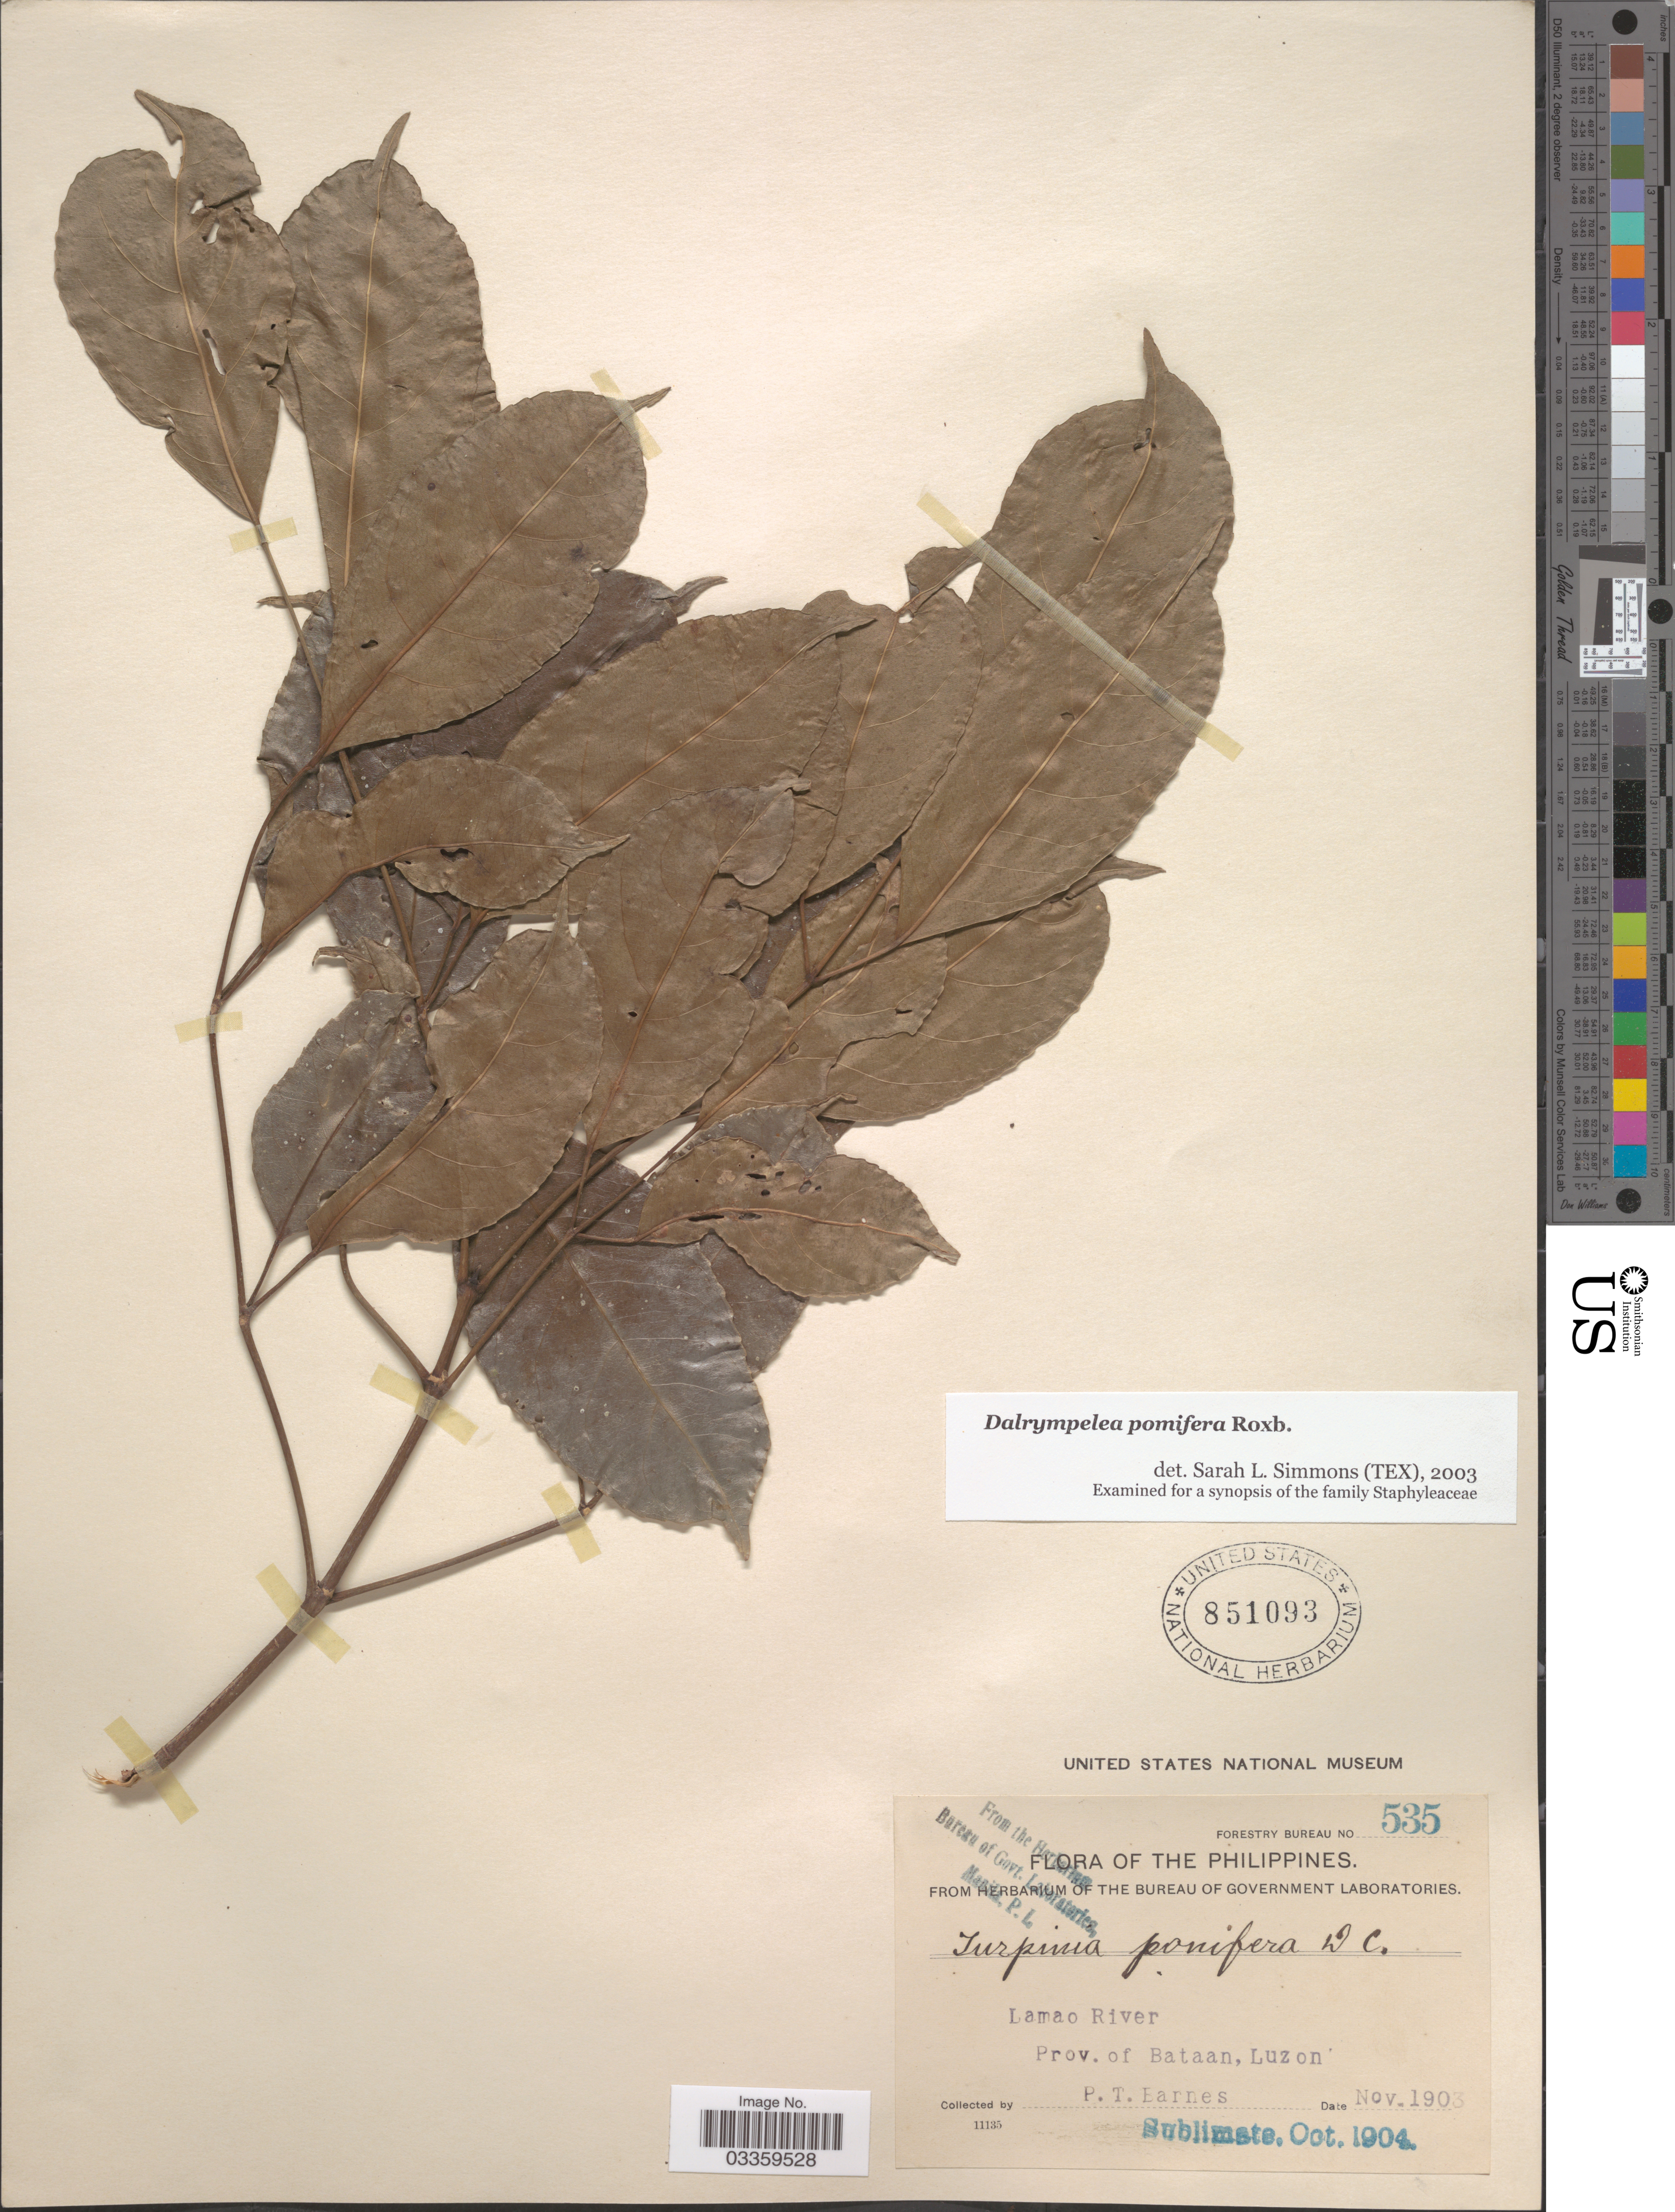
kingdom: Plantae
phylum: Tracheophyta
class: Magnoliopsida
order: Crossosomatales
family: Staphyleaceae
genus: Dalrympelea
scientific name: Dalrympelea pomifera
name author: Roxb.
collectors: P. Barnes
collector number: Forestry Bureau 535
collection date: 1903-11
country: Philippines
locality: Lamao River. Prov. of Bataan, Luzon.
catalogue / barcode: US 851093